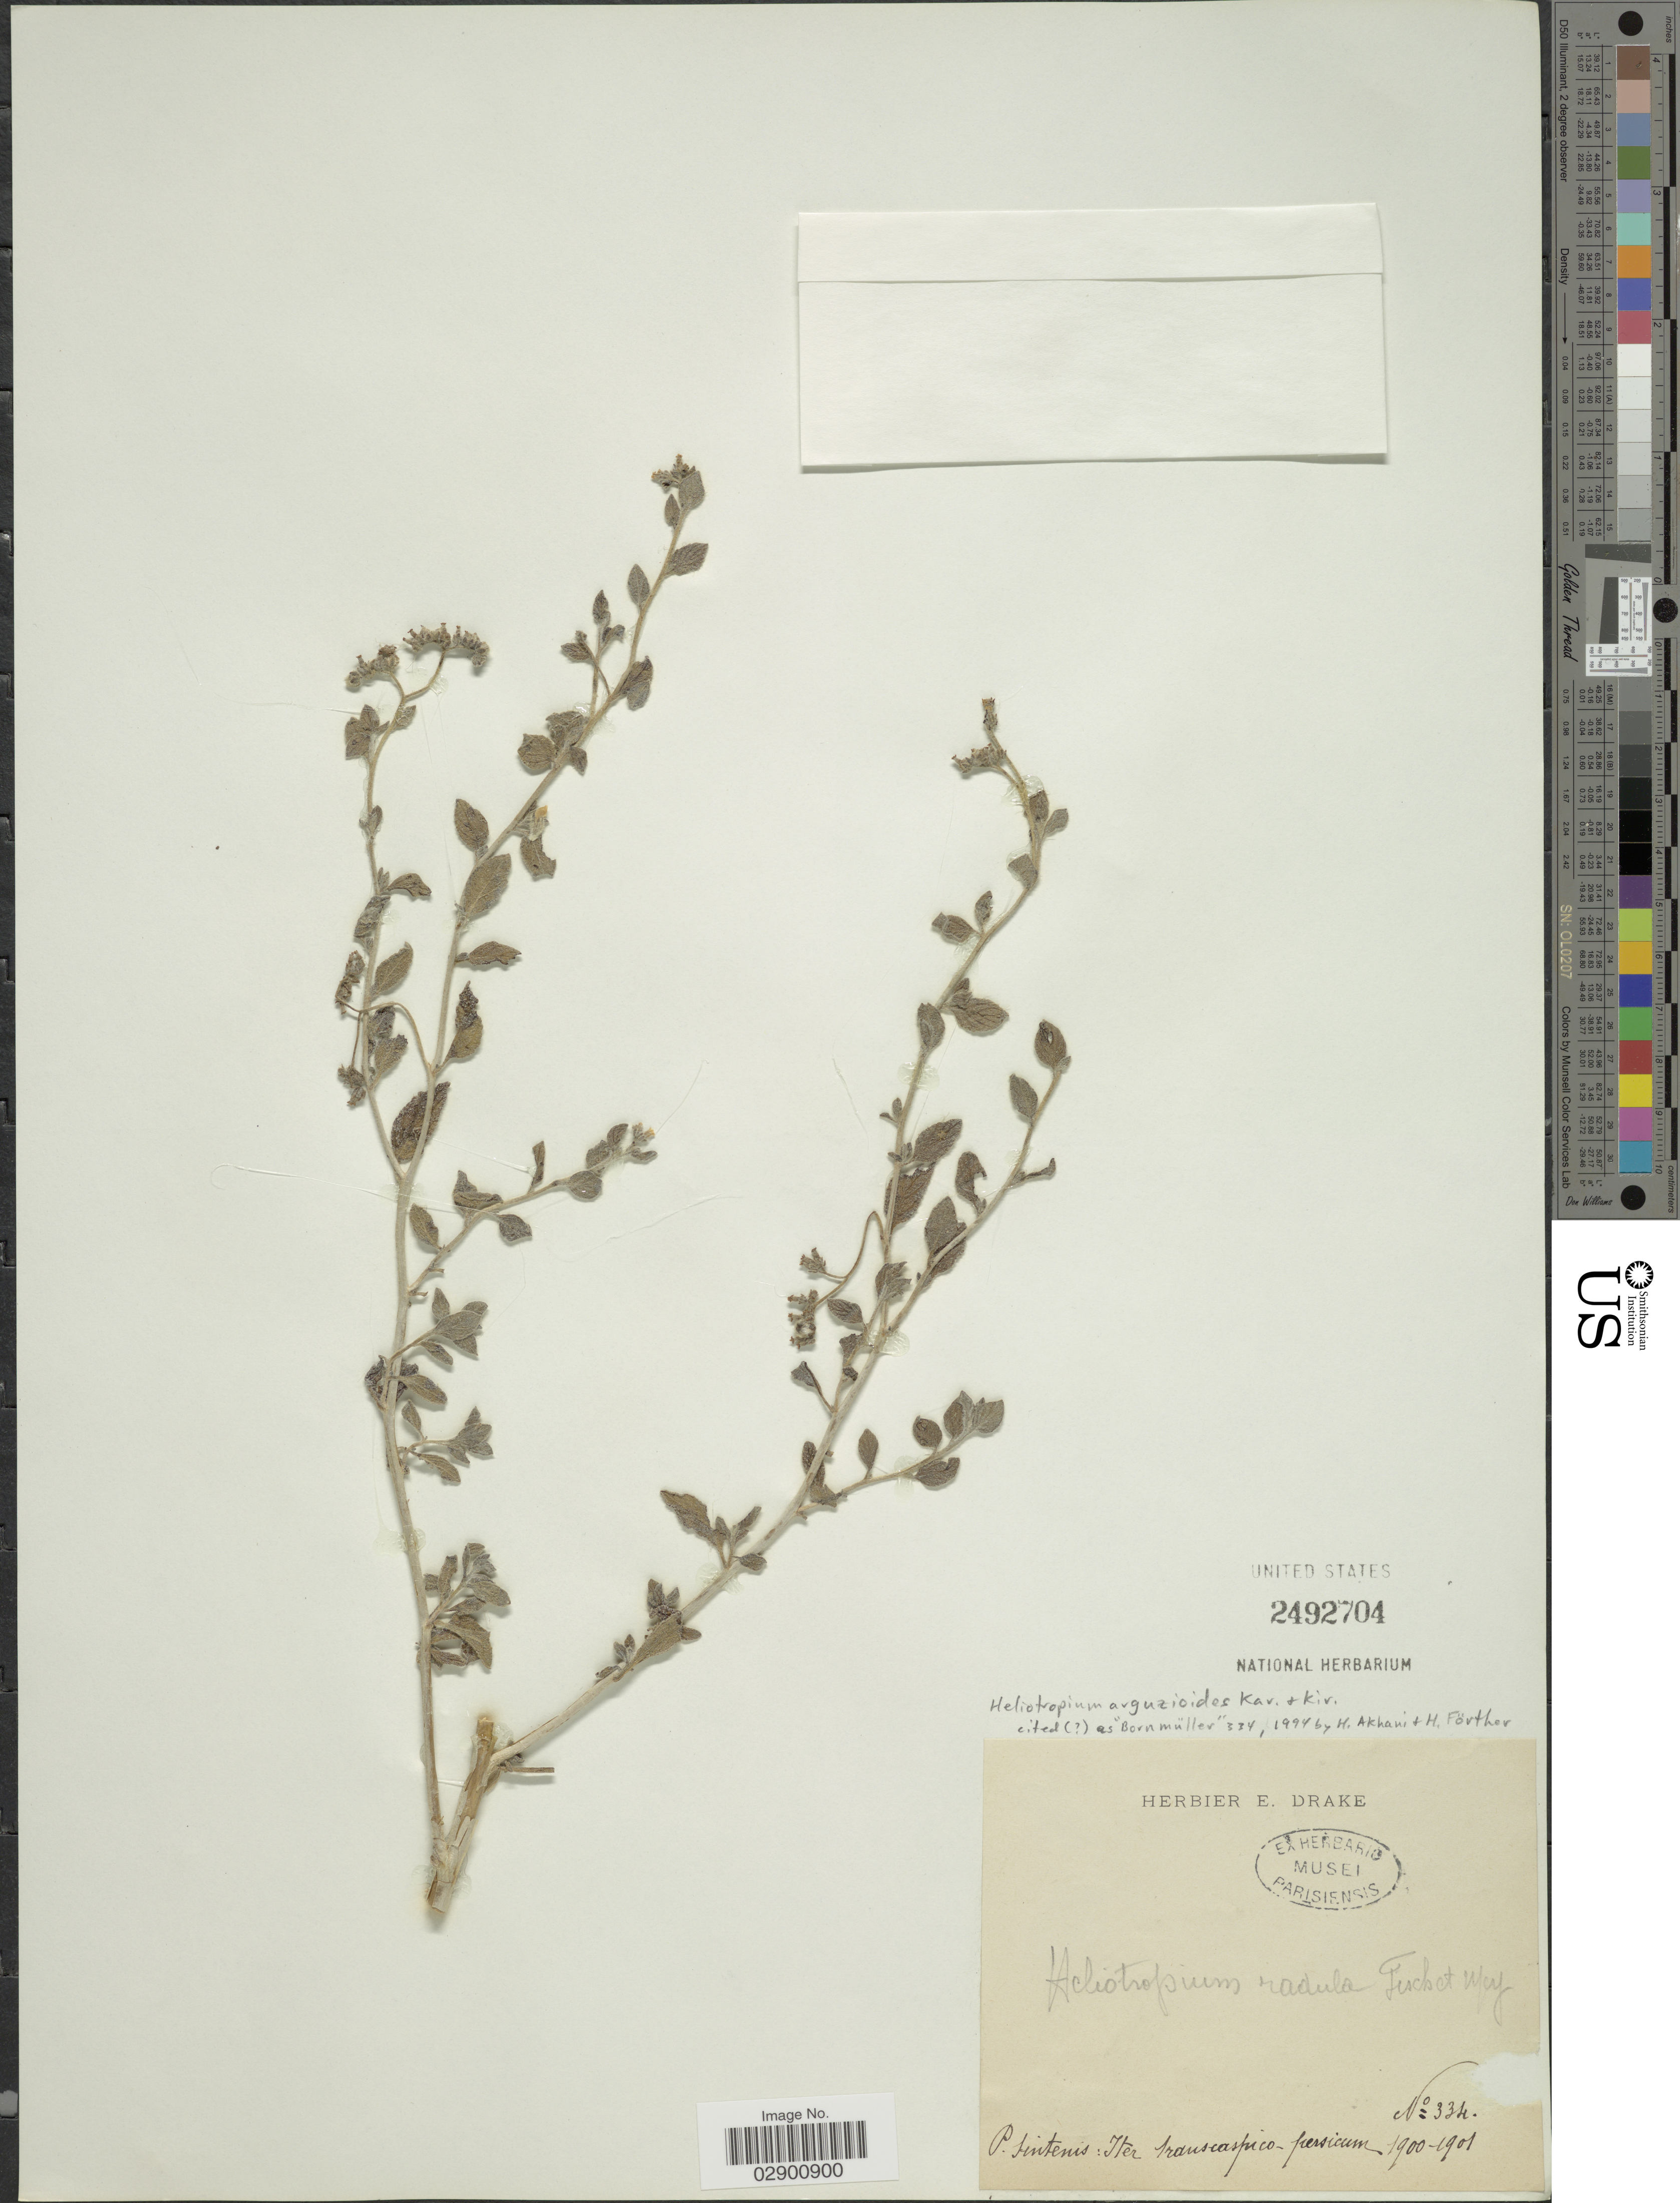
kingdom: Plantae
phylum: Tracheophyta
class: Magnoliopsida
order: Boraginales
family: Heliotropiaceae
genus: Heliotropium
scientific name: Heliotropium arguzioides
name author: Kar. & Kir.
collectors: P. Sintenis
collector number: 334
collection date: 1900/1901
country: Iran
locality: Iter transcaspico-persicum.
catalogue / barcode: US 2492704